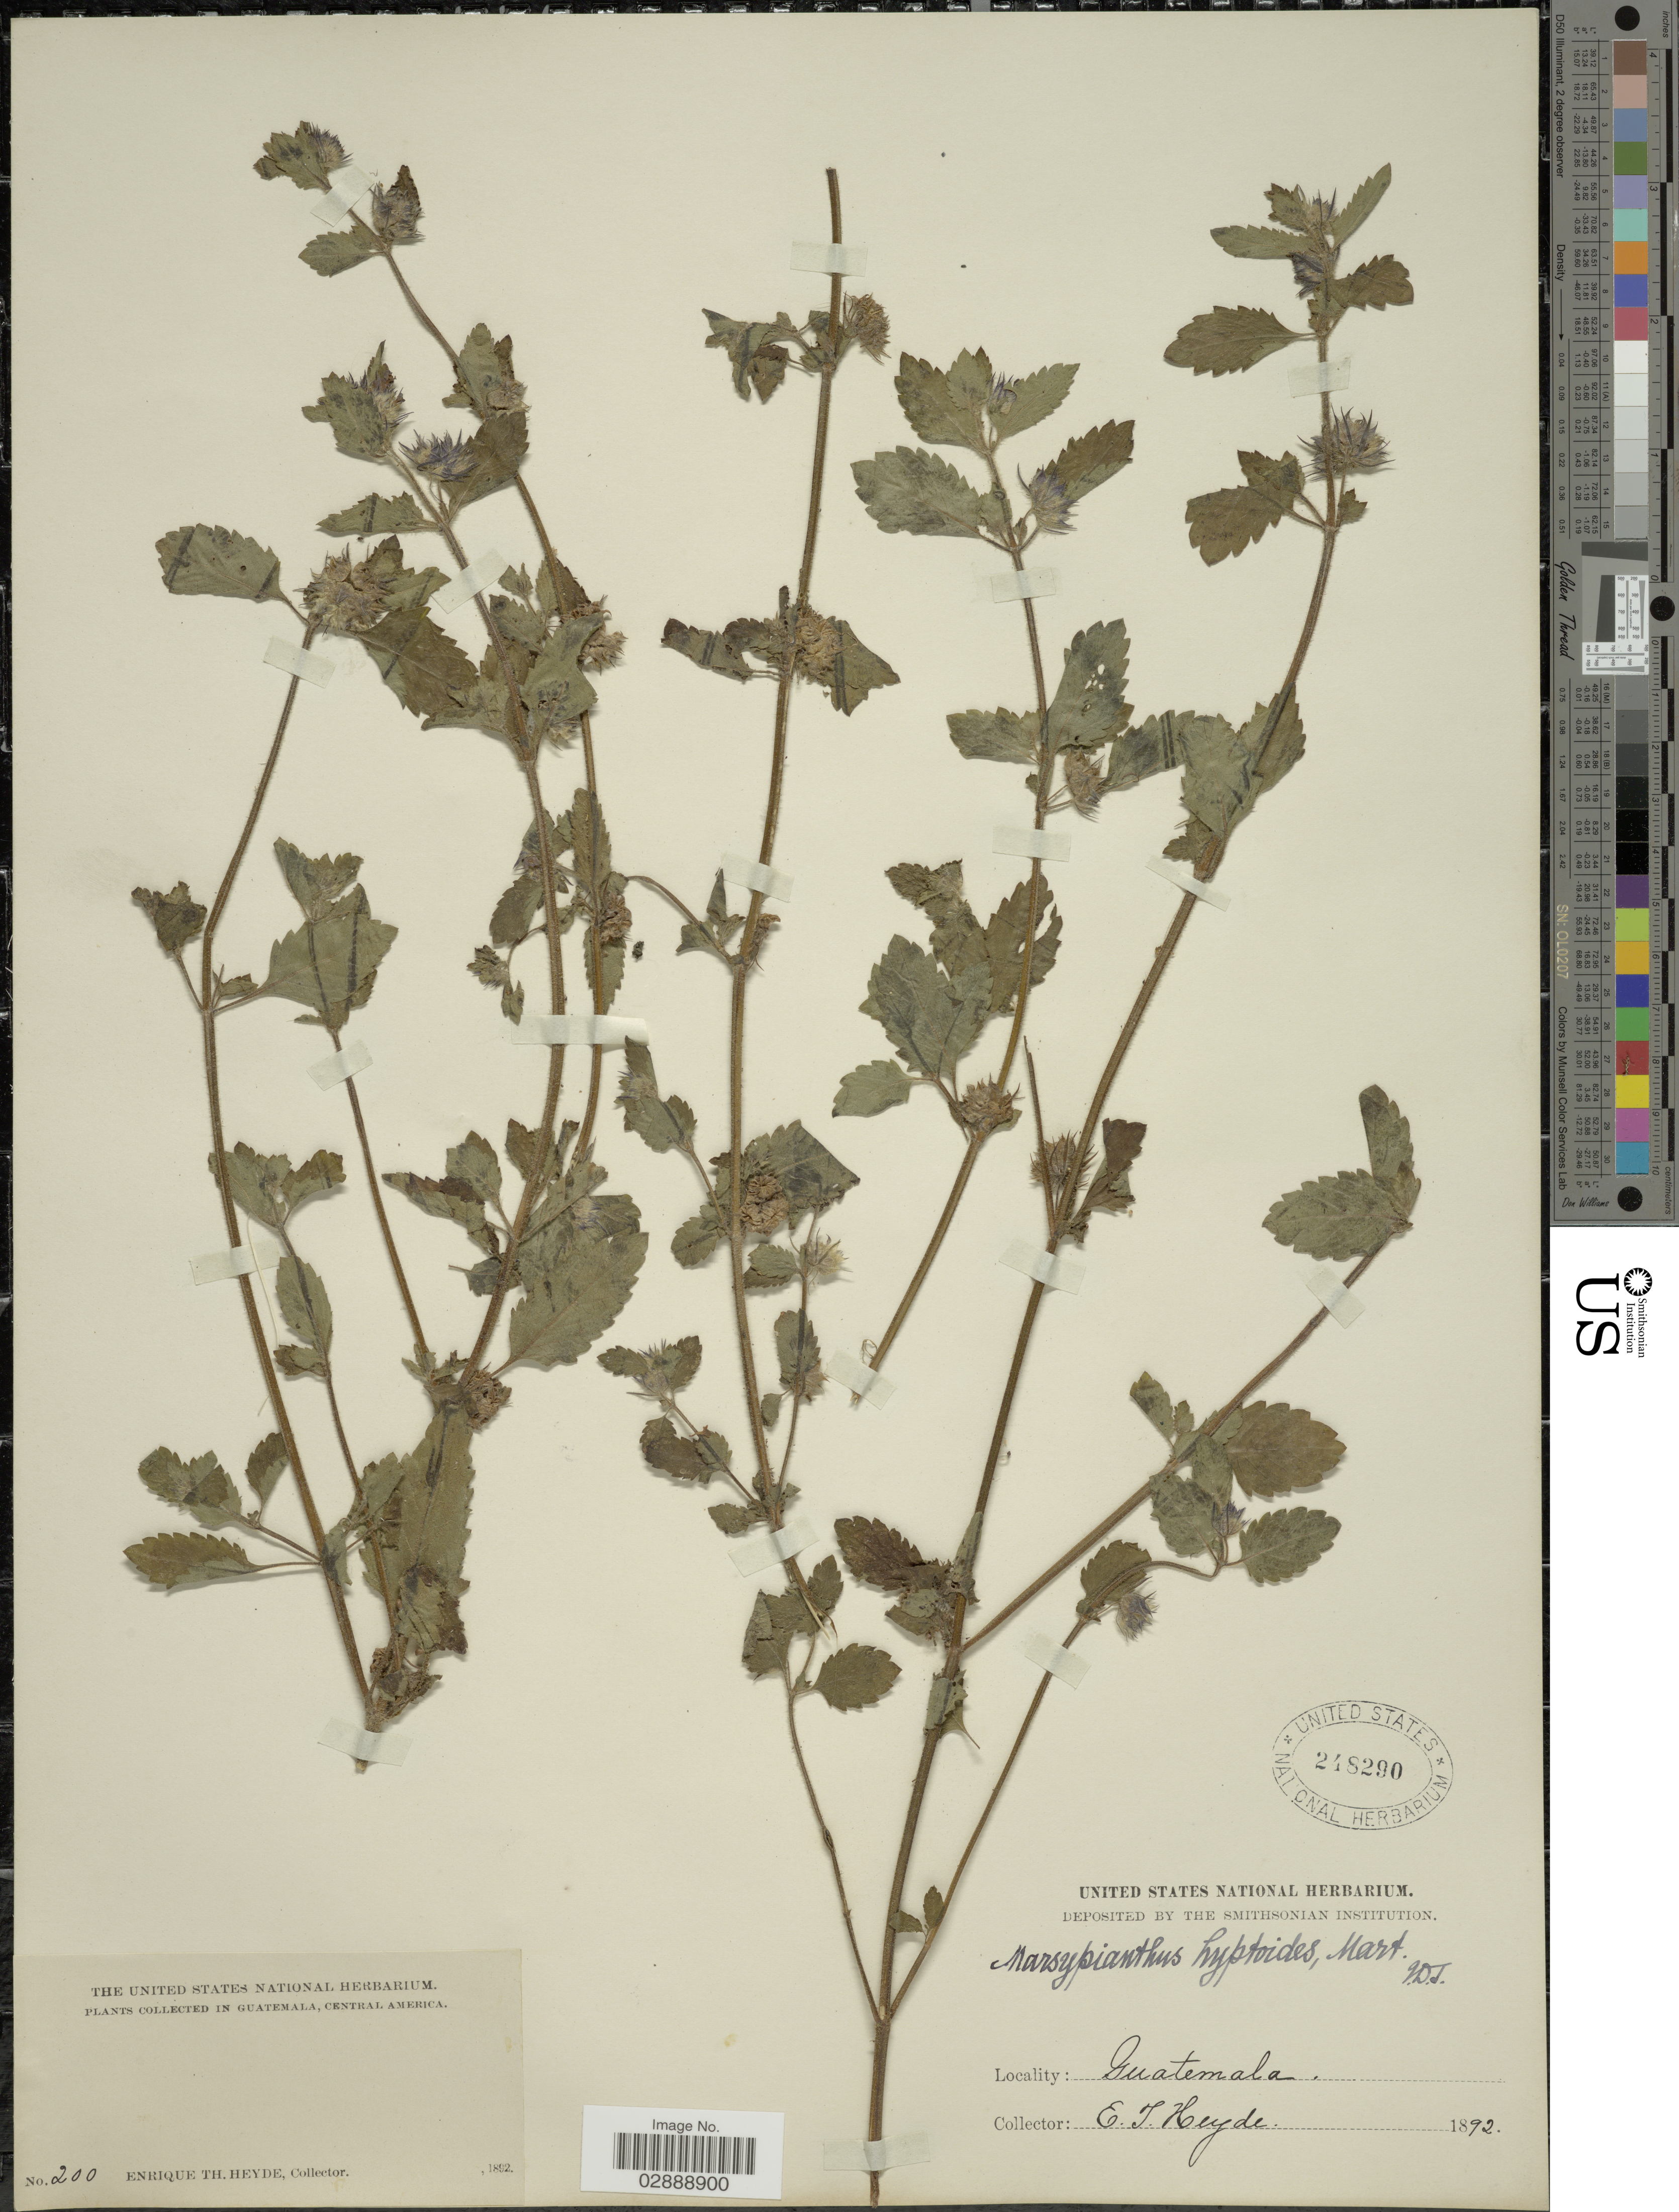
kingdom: Plantae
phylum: Tracheophyta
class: Magnoliopsida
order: Lamiales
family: Lamiaceae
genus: Marsypianthes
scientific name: Marsypianthes chamaedrys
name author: (Vahl) Kuntze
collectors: E. T. Heyde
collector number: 200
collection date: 1892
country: Guatemala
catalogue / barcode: US 248290